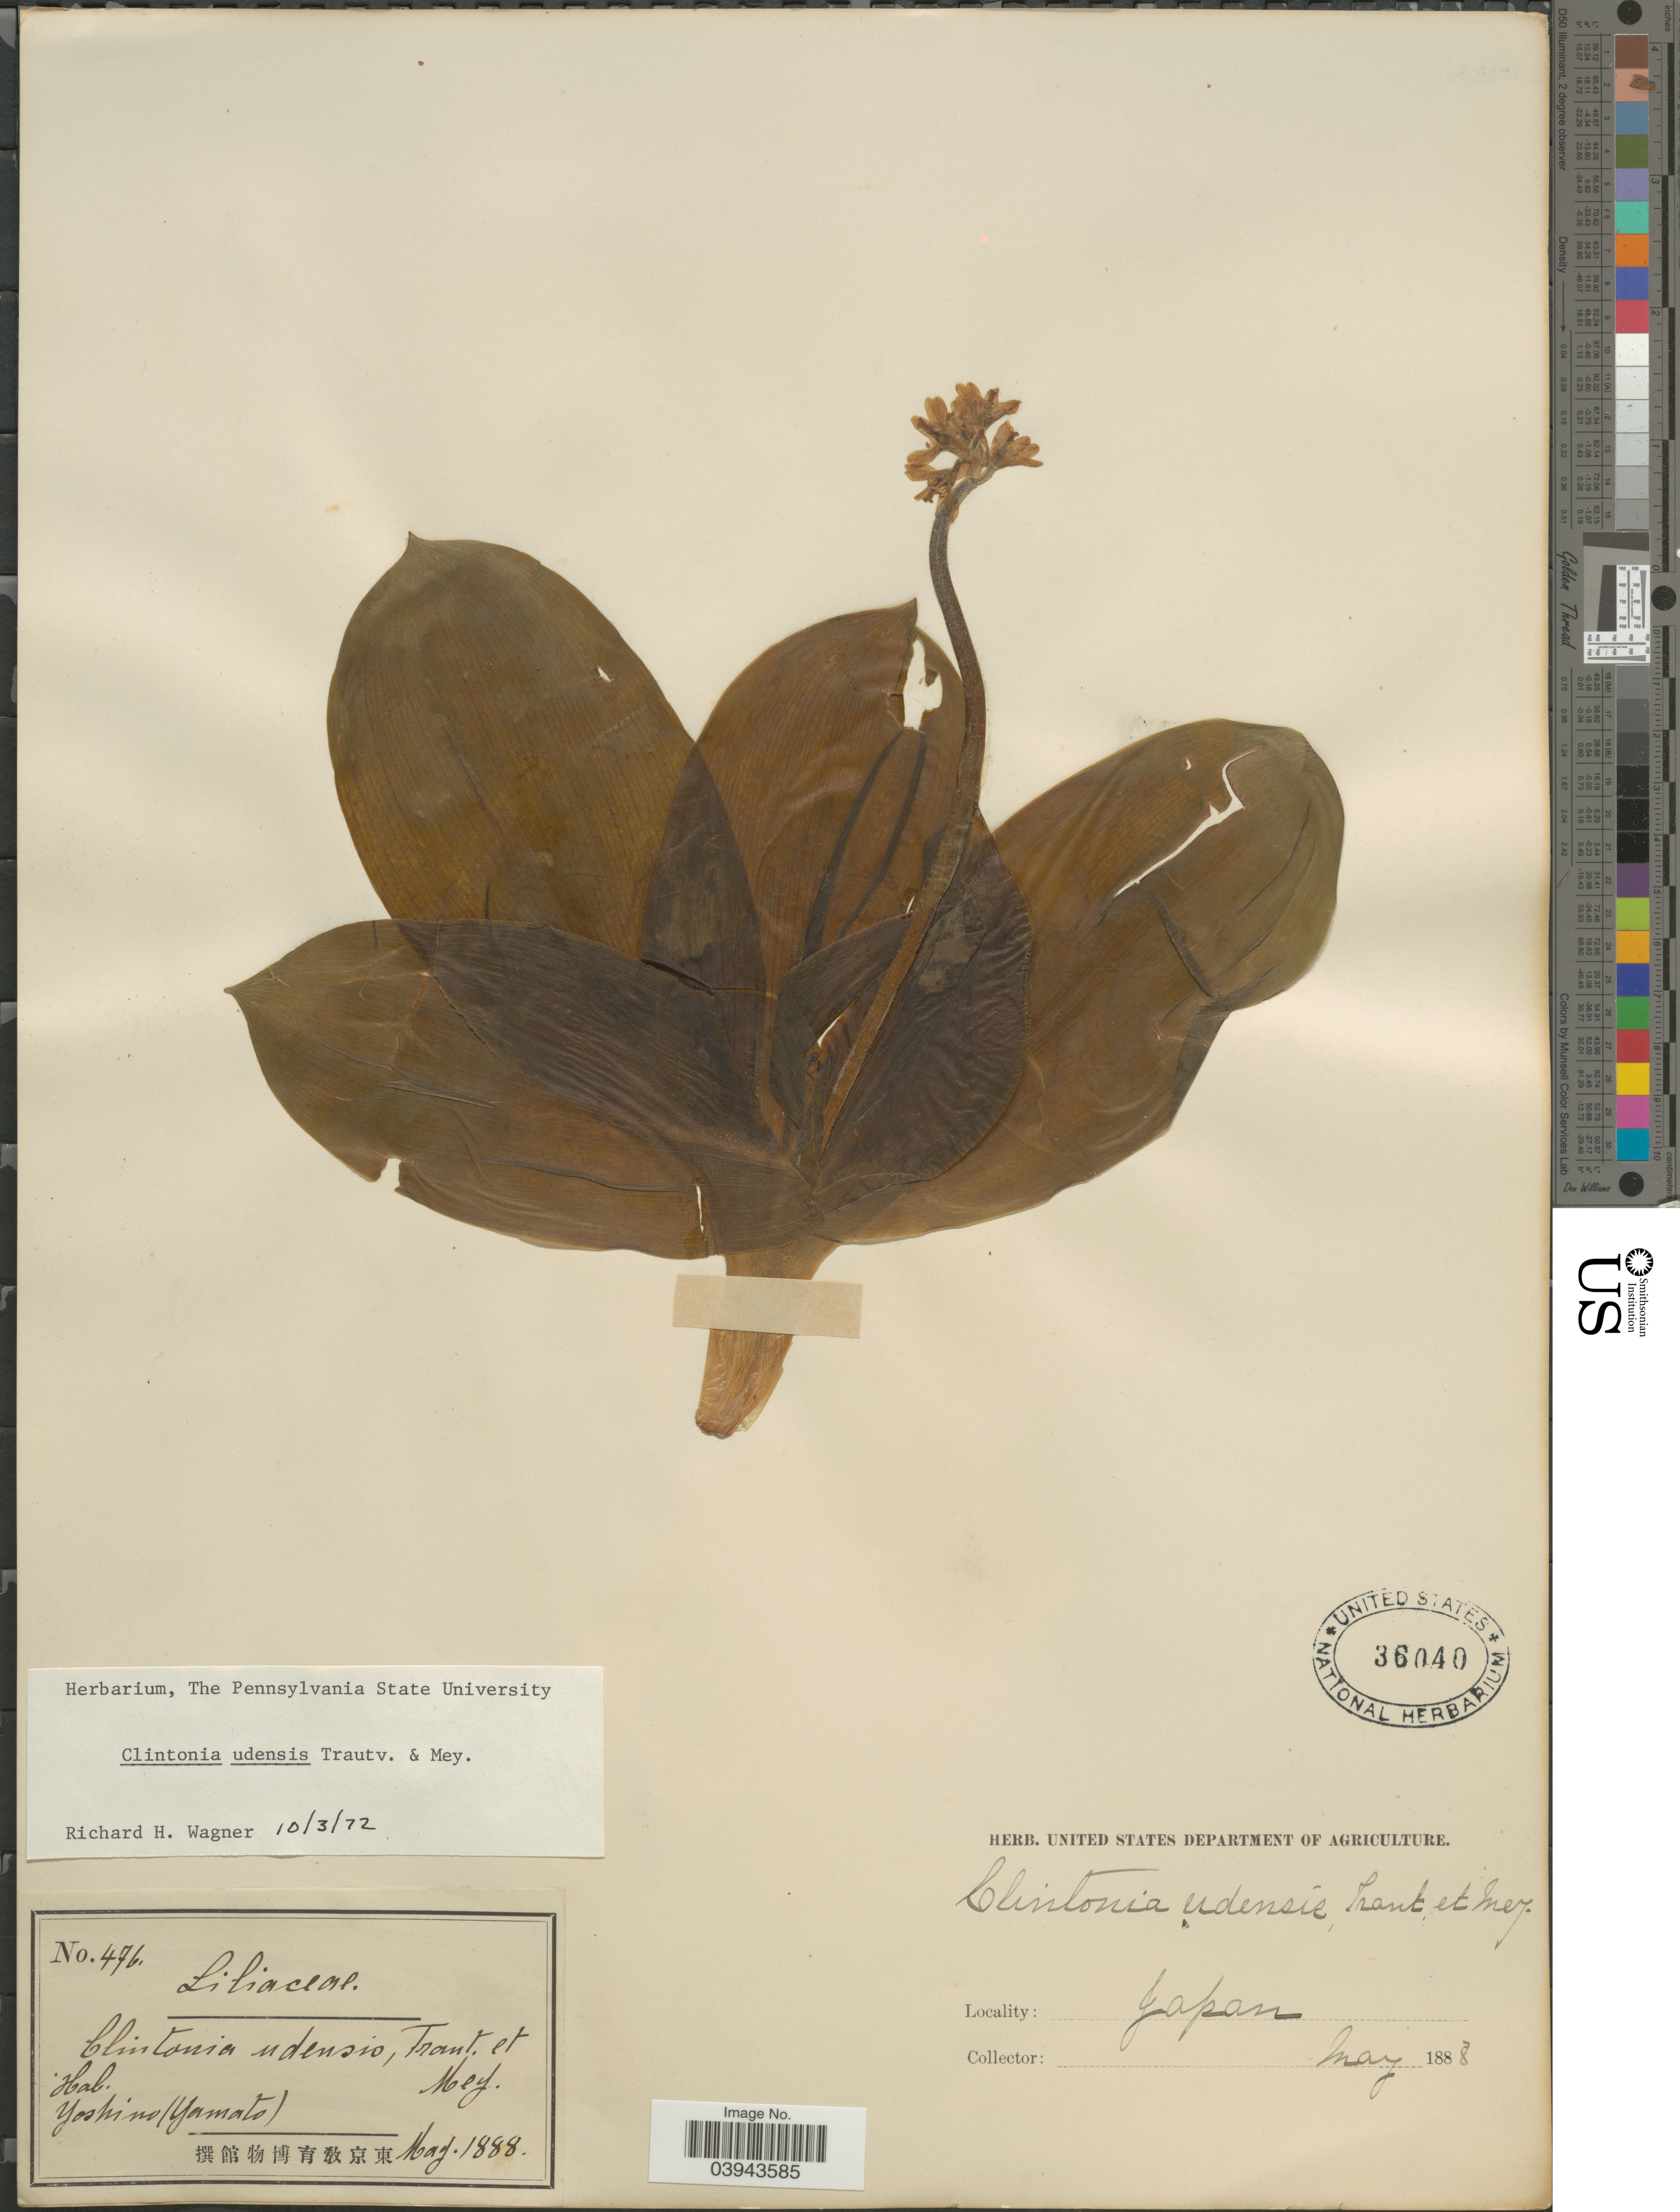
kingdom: Plantae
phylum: Tracheophyta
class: Liliopsida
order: Liliales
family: Liliaceae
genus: Clintonia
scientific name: Clintonia udensis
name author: Trautv. & C.A. Mey.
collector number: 476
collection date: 1888-05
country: Japan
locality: Yoshino (Yamato).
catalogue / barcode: US 36040